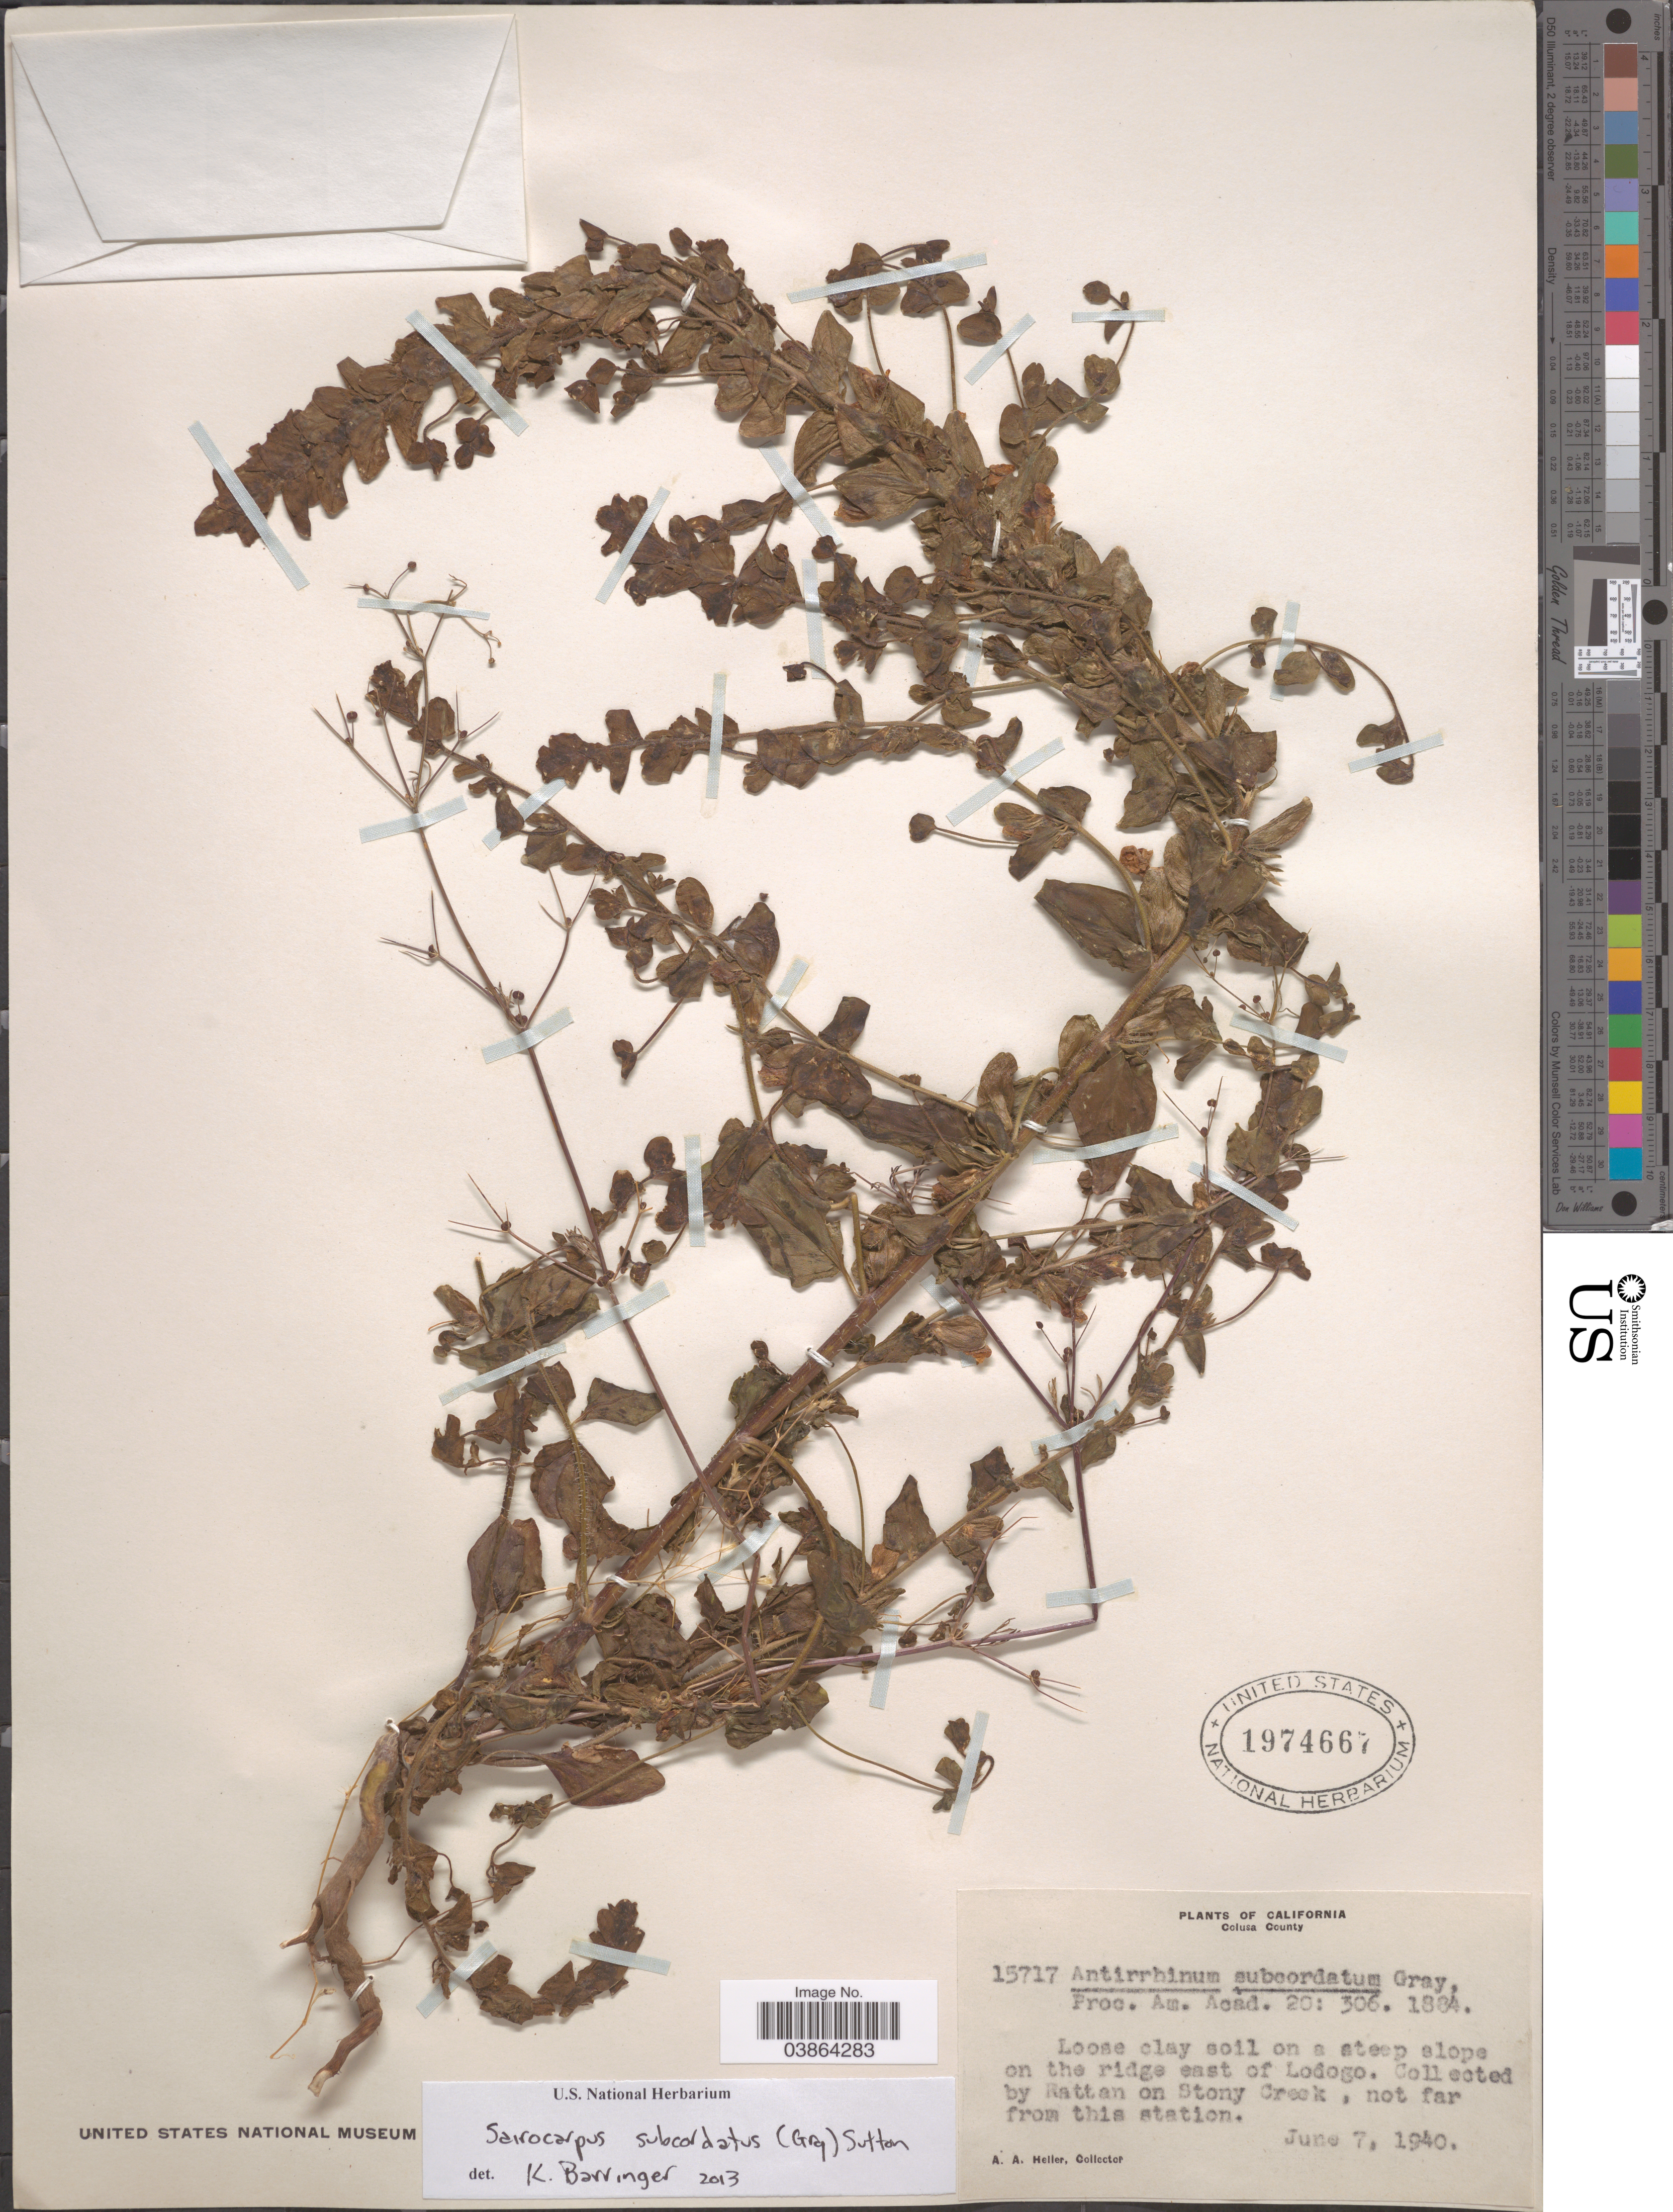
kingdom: Plantae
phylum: Tracheophyta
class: Magnoliopsida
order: Lamiales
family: Plantaginaceae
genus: Sairocarpus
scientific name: Sairocarpus subcordatus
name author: (A. Gray) D.A. Sutton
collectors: A. A. Heller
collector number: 15717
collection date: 1940-06-07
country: United States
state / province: California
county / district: Colusa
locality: Colusa County. On a steep slope on the ridge east of Lodogo. By Rattan on Stony Creek, not far from this station.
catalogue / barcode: US 1974667